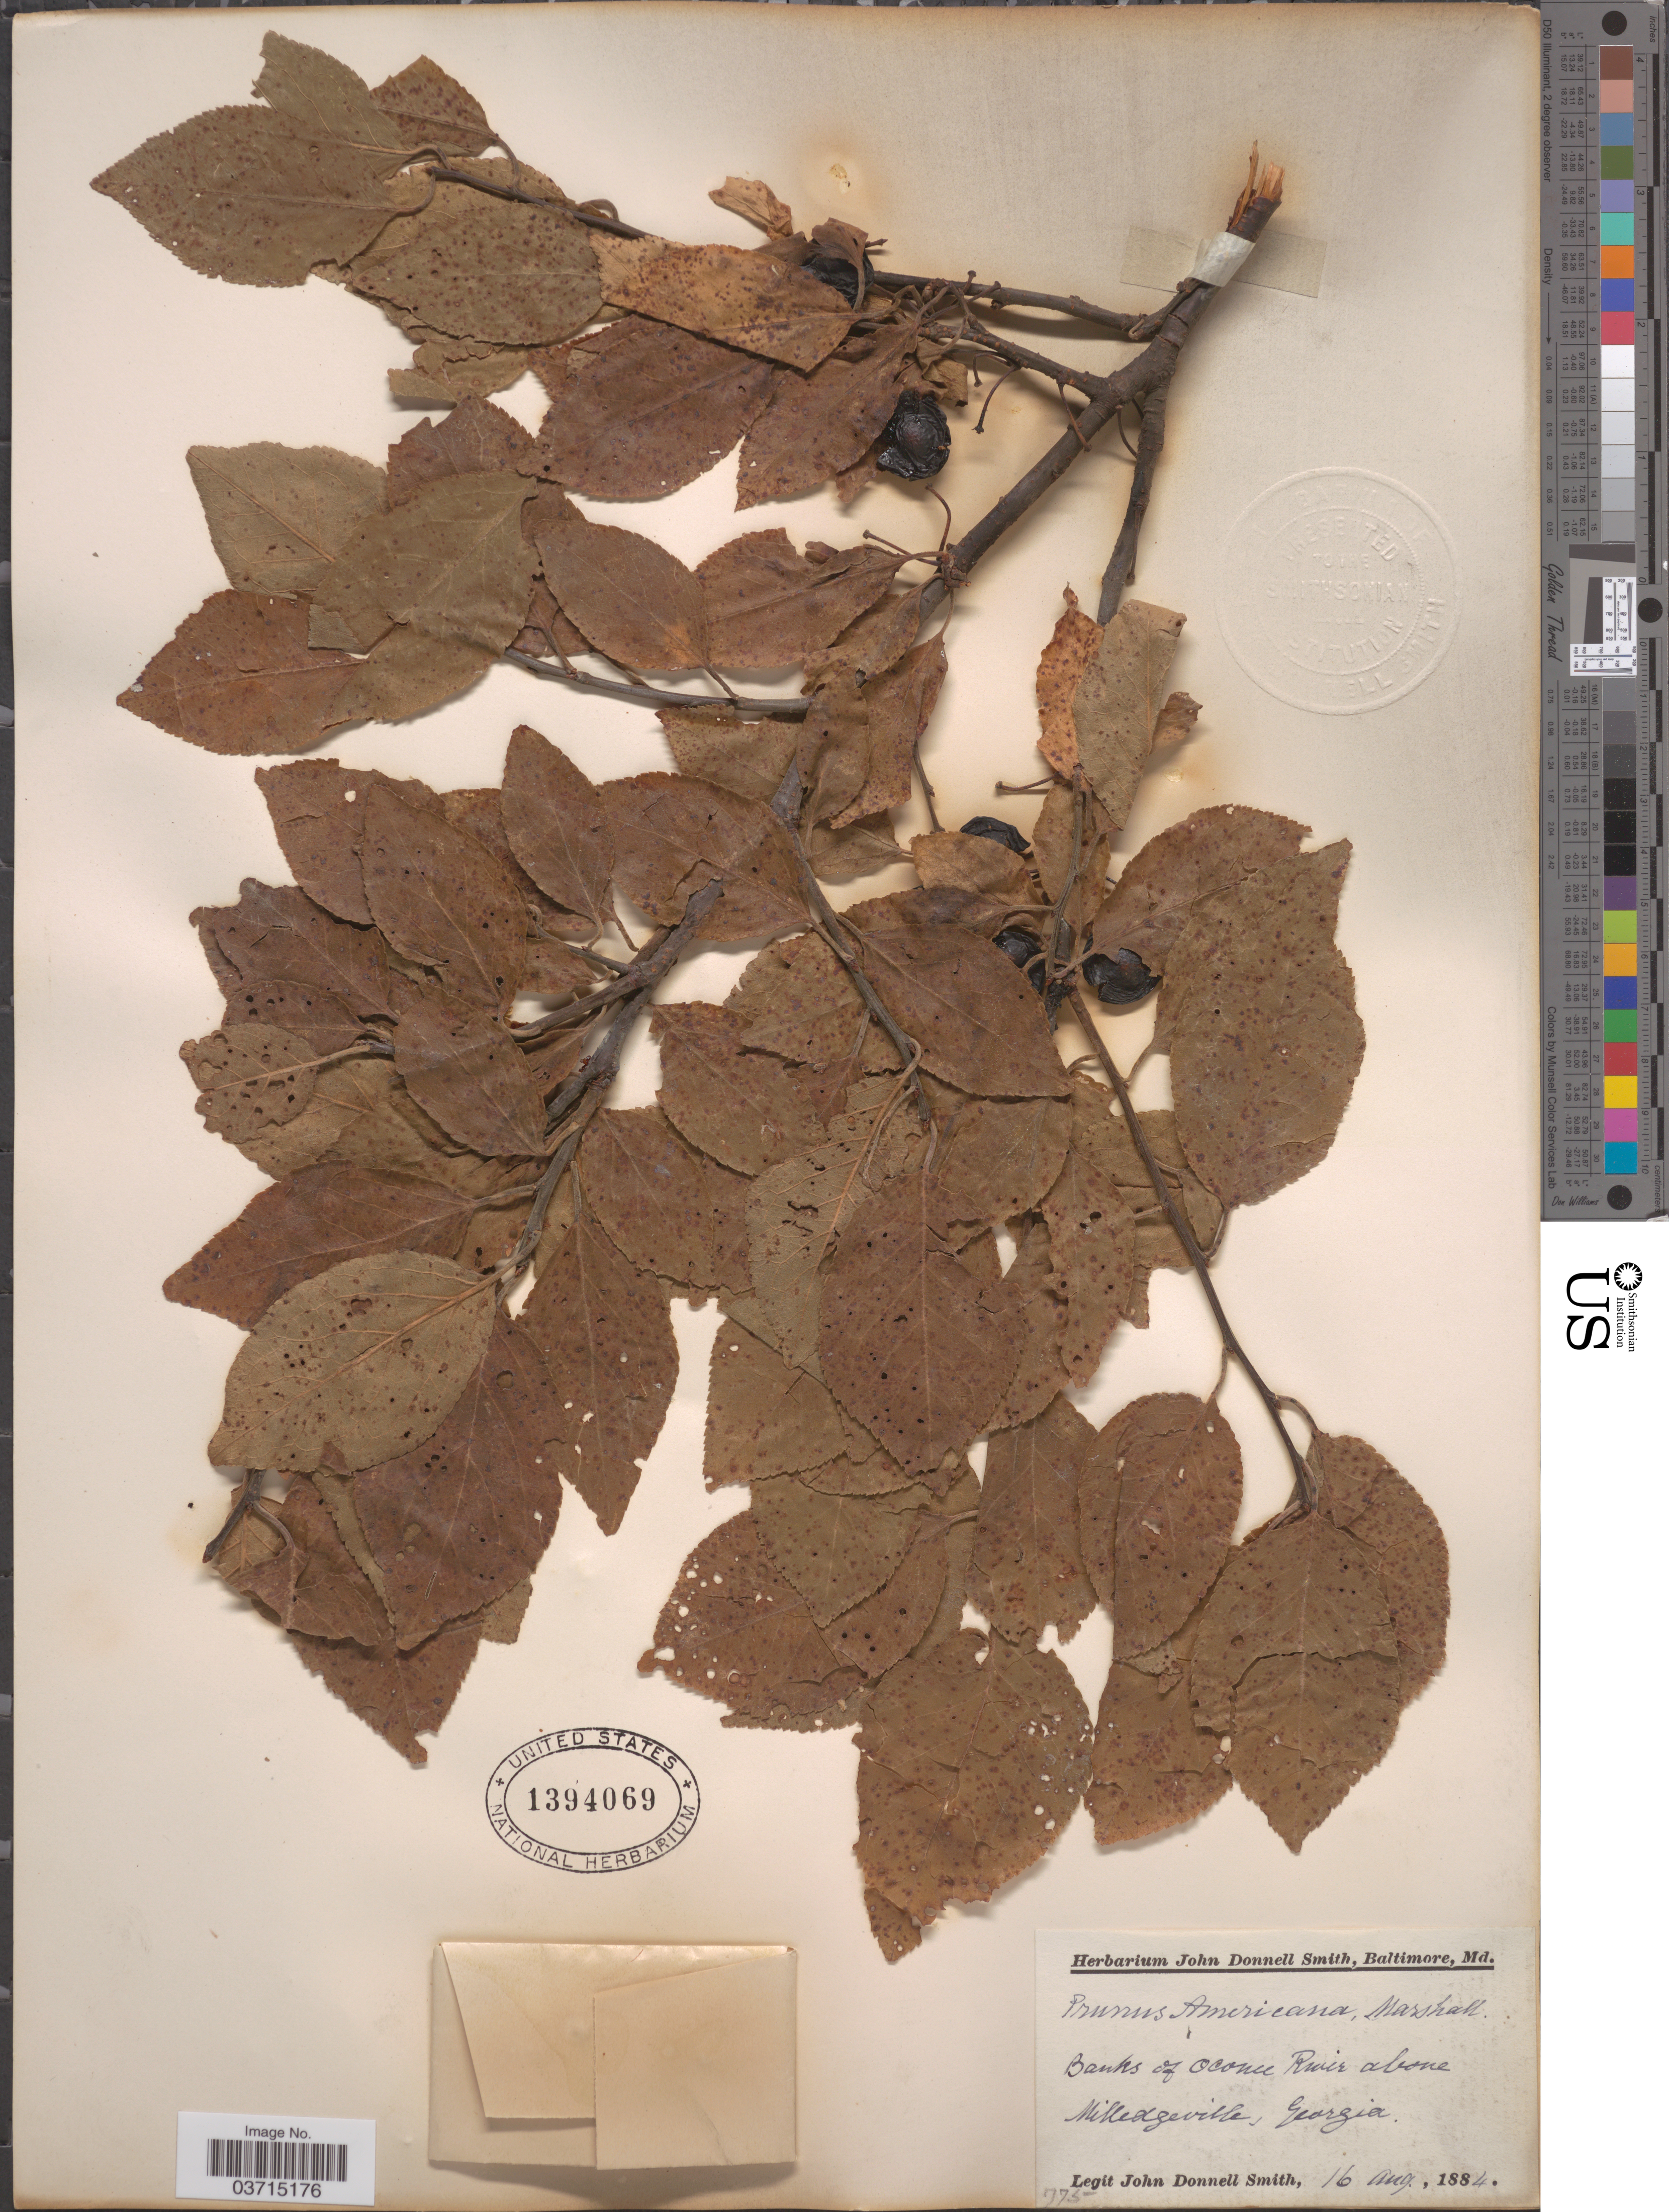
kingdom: Plantae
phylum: Tracheophyta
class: Magnoliopsida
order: Rosales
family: Rosaceae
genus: Prunus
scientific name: Prunus americana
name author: Marshall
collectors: J. Donnell Smith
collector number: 775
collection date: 1884-08-16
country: United States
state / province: Georgia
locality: Banks of Oconee River above Milledgeville.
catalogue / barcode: US 1394069